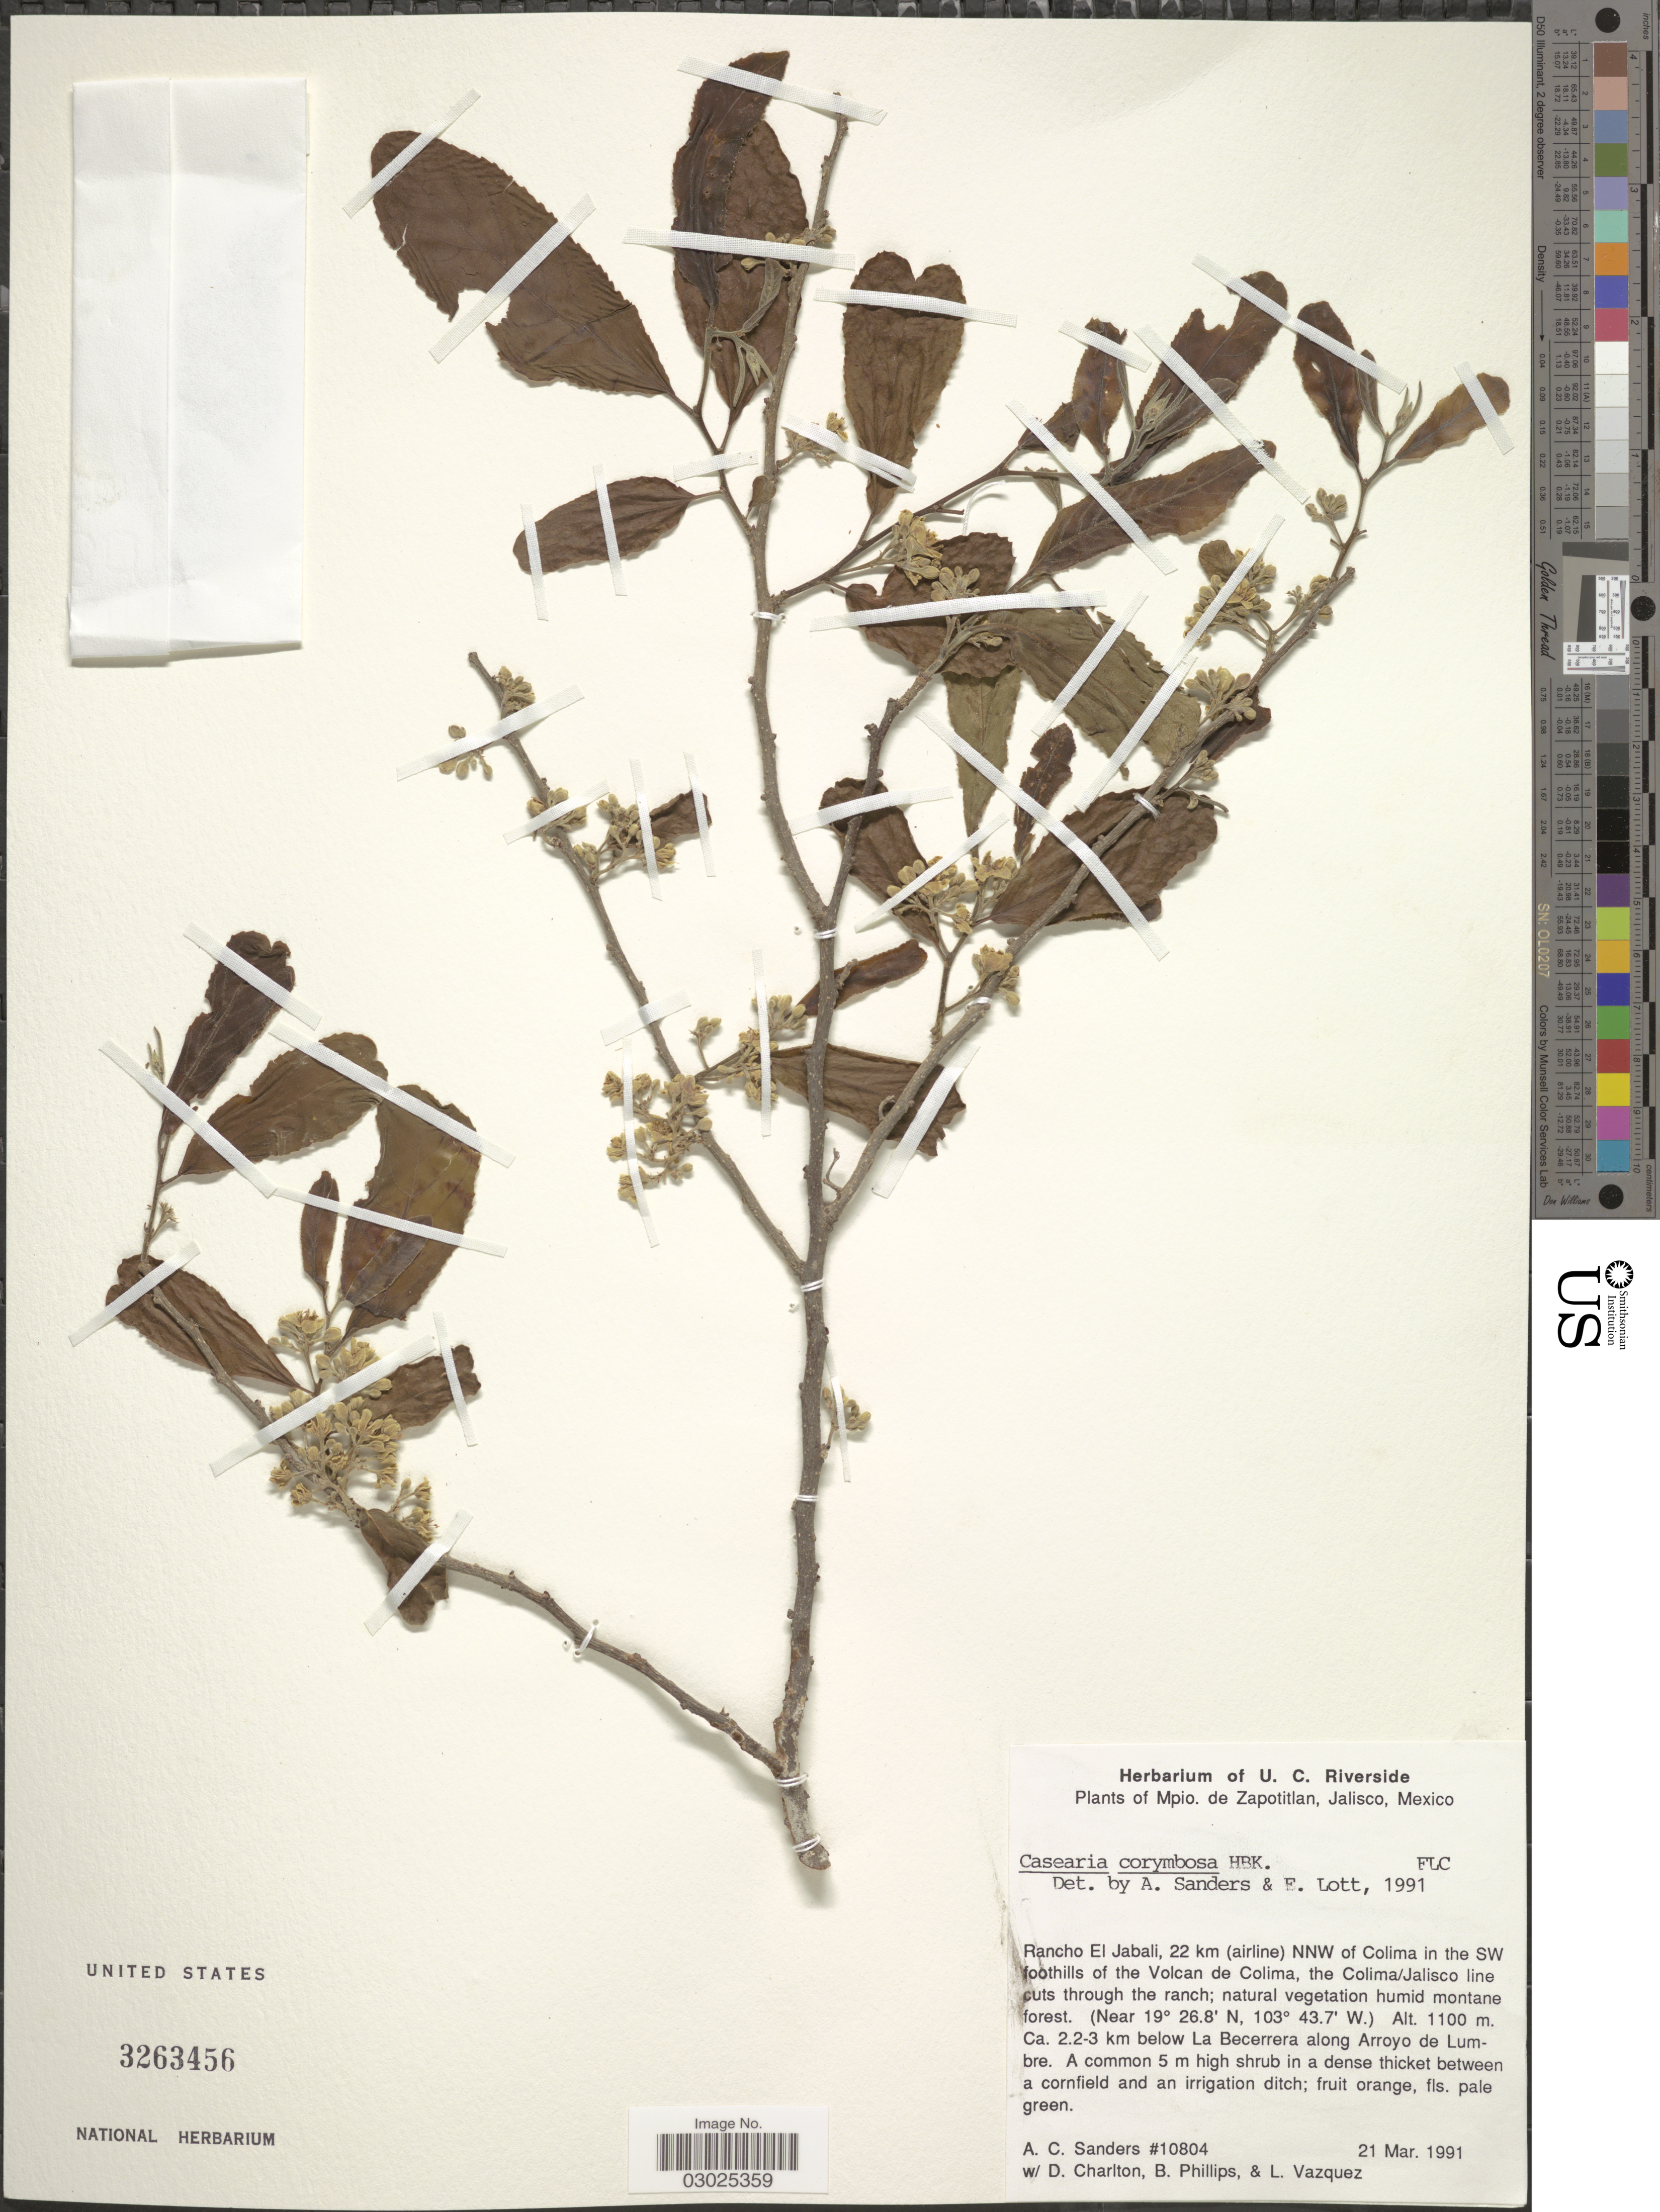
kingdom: Plantae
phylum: Tracheophyta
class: Magnoliopsida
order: Malpighiales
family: Salicaceae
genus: Casearia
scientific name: Casearia corymbosa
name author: Kunth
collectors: A. Sanders, D. Charlton, Phillips, B. & L. Vazquez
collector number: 10804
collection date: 1991-03-21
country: Mexico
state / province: Jalisco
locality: Mpio. de Zapotitlan. Rancho El Jabali, 22 km (airline) NNW of Colima in the SW foothills of the Volcan de Colima, the Colima/Jalisco line cuts through the ranch. Ca. 2.2-3 km below La Becerrera along Arroyo de Lumbre.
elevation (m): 1100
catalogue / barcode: US 3263456